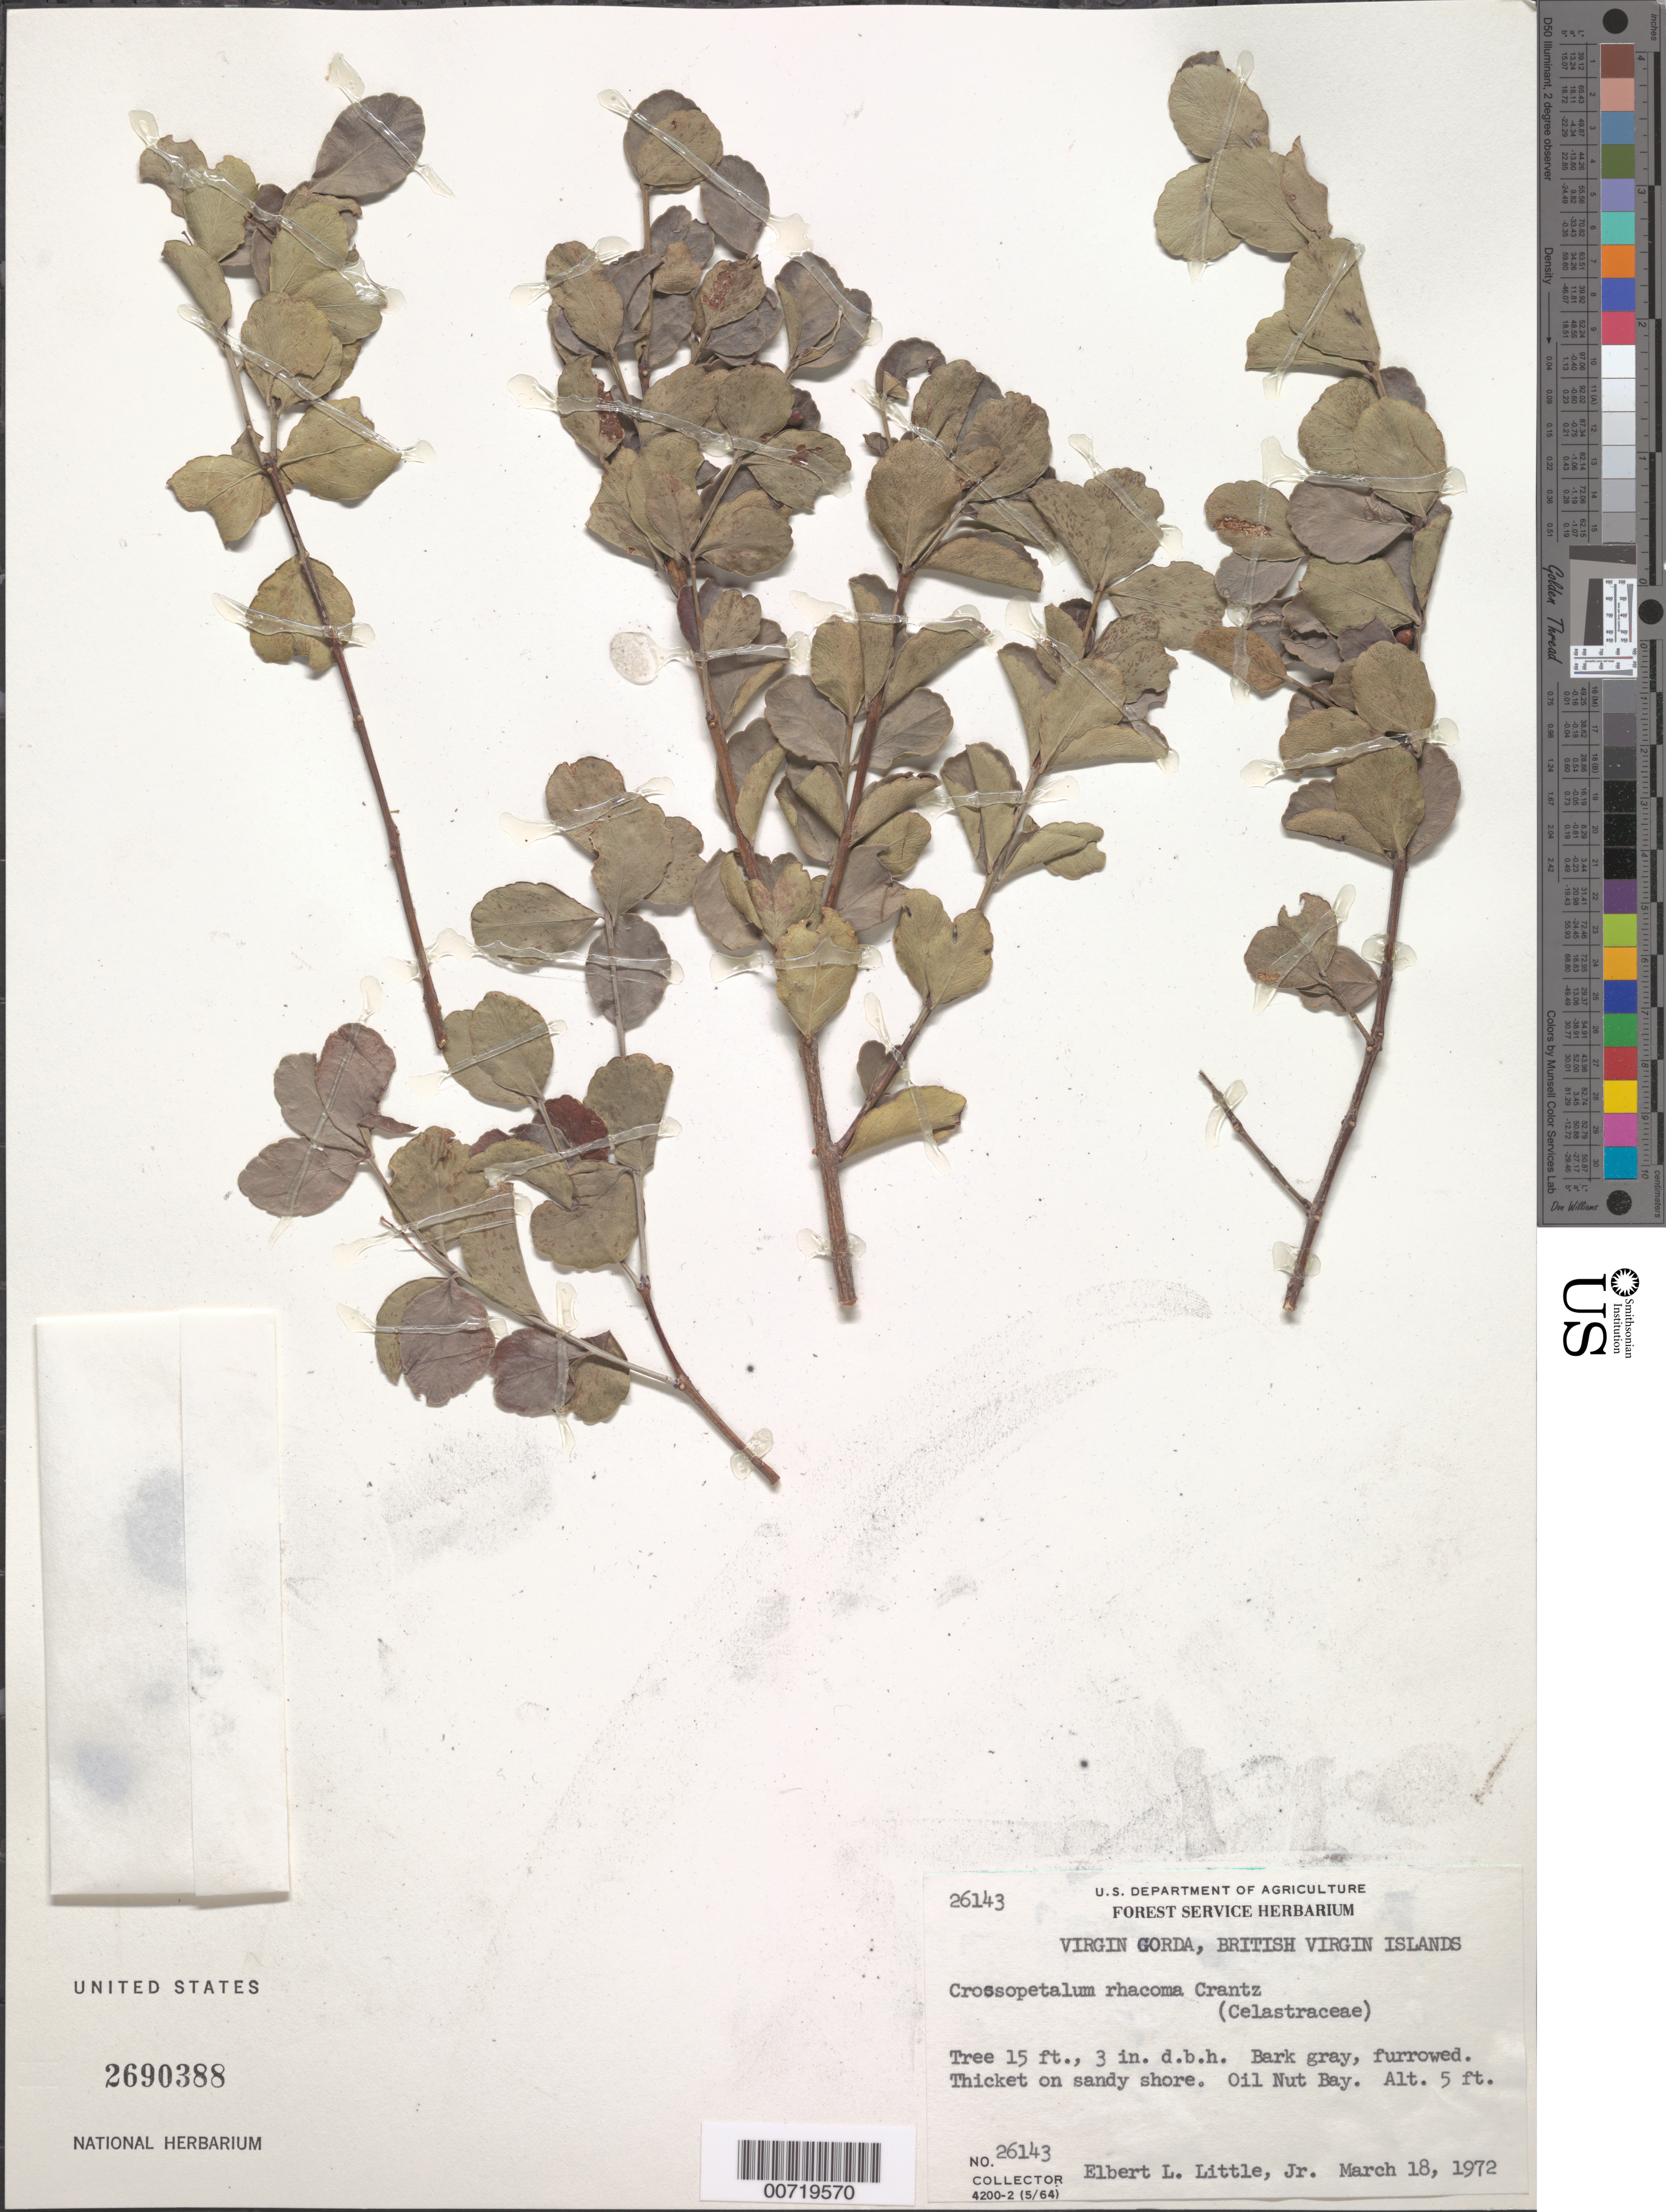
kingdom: Plantae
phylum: Tracheophyta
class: Magnoliopsida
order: Celastrales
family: Celastraceae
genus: Crossopetalum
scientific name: Crossopetalum rhacoma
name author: Crantz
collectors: E. L. Little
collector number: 26143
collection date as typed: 18 Mar 1972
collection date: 1972-03-18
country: British Virgin Islands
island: Virgin Gorda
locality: Oil Nut Bay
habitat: Thicket on sandy shore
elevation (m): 2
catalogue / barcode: US 2690388